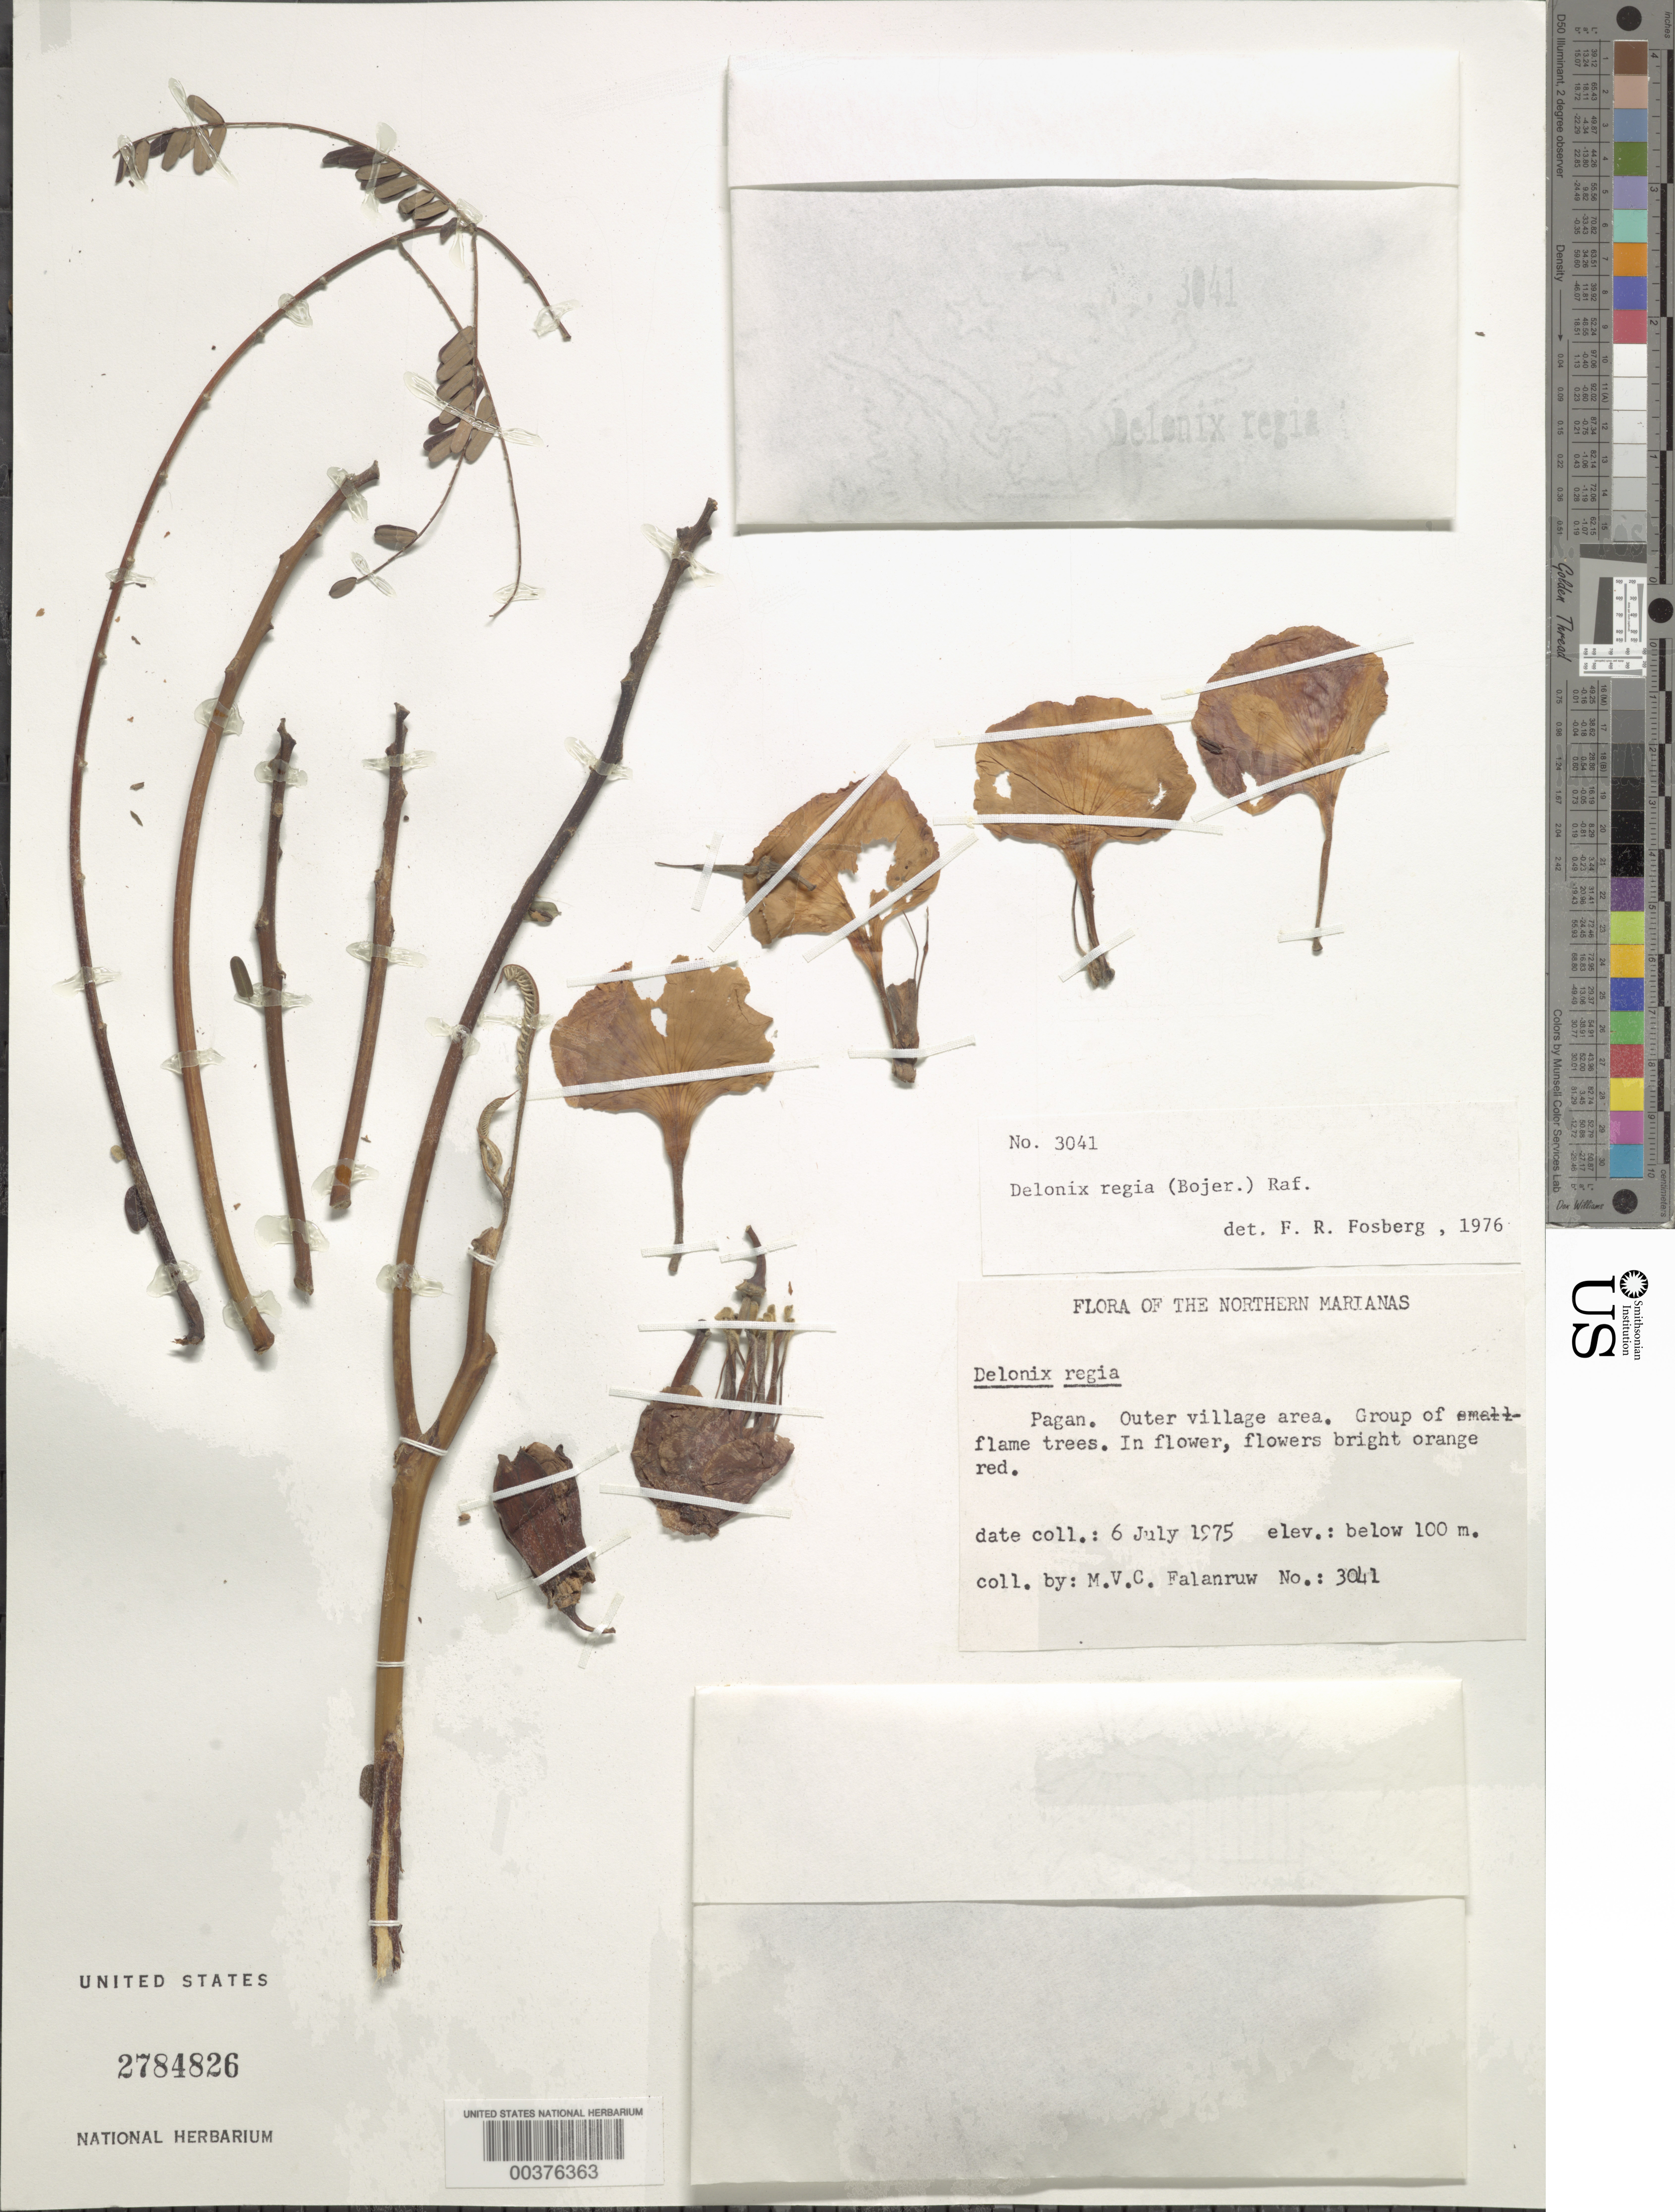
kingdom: Plantae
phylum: Tracheophyta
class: Magnoliopsida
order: Fabales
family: Fabaceae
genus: Delonix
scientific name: Delonix regia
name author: (Bojer ex Hook.) Raf.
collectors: M. V. Falanruw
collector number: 3041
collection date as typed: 06 Jul 1975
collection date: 1975-07-06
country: Northern Mariana Islands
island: Pagan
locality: Outer village area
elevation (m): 100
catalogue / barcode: US 2784826